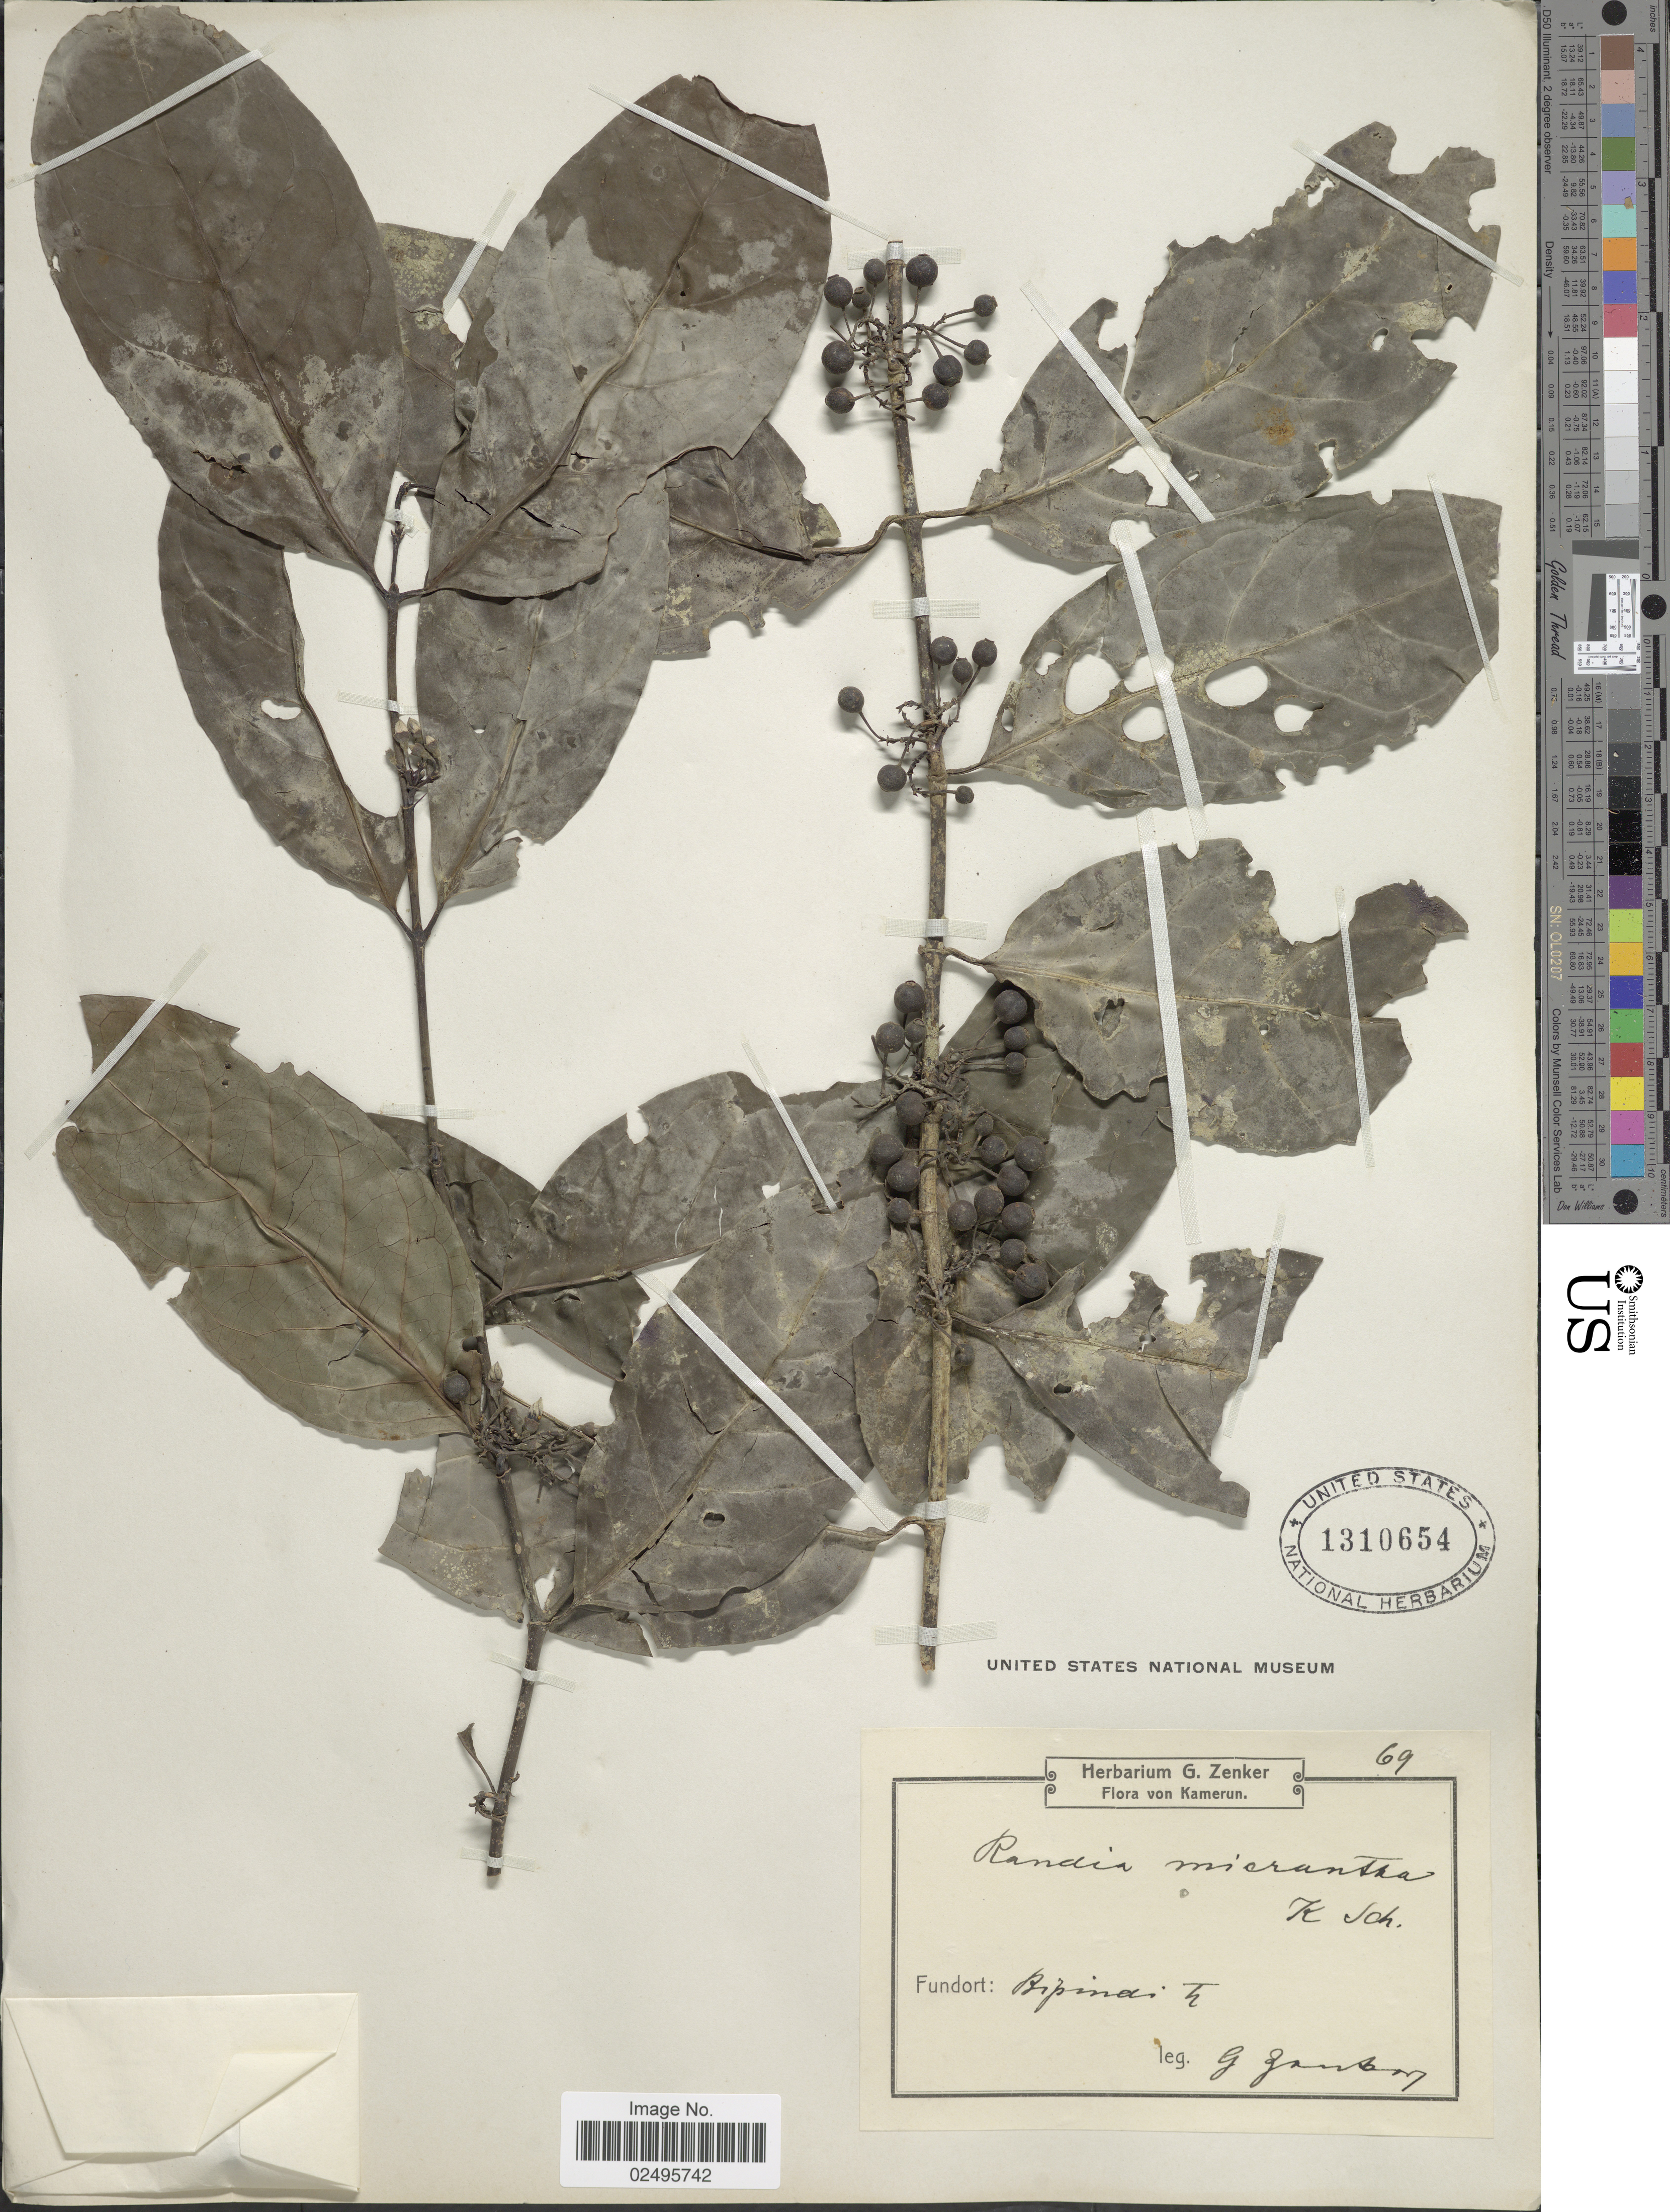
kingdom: Plantae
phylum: Tracheophyta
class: Magnoliopsida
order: Gentianales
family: Rubiaceae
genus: Aidia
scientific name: Aidia micrantha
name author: (K. Schum.) Bullock ex F. White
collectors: G. A. Zenker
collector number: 69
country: Cameroon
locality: Kamerun. Bipindi.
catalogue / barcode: US 1310654